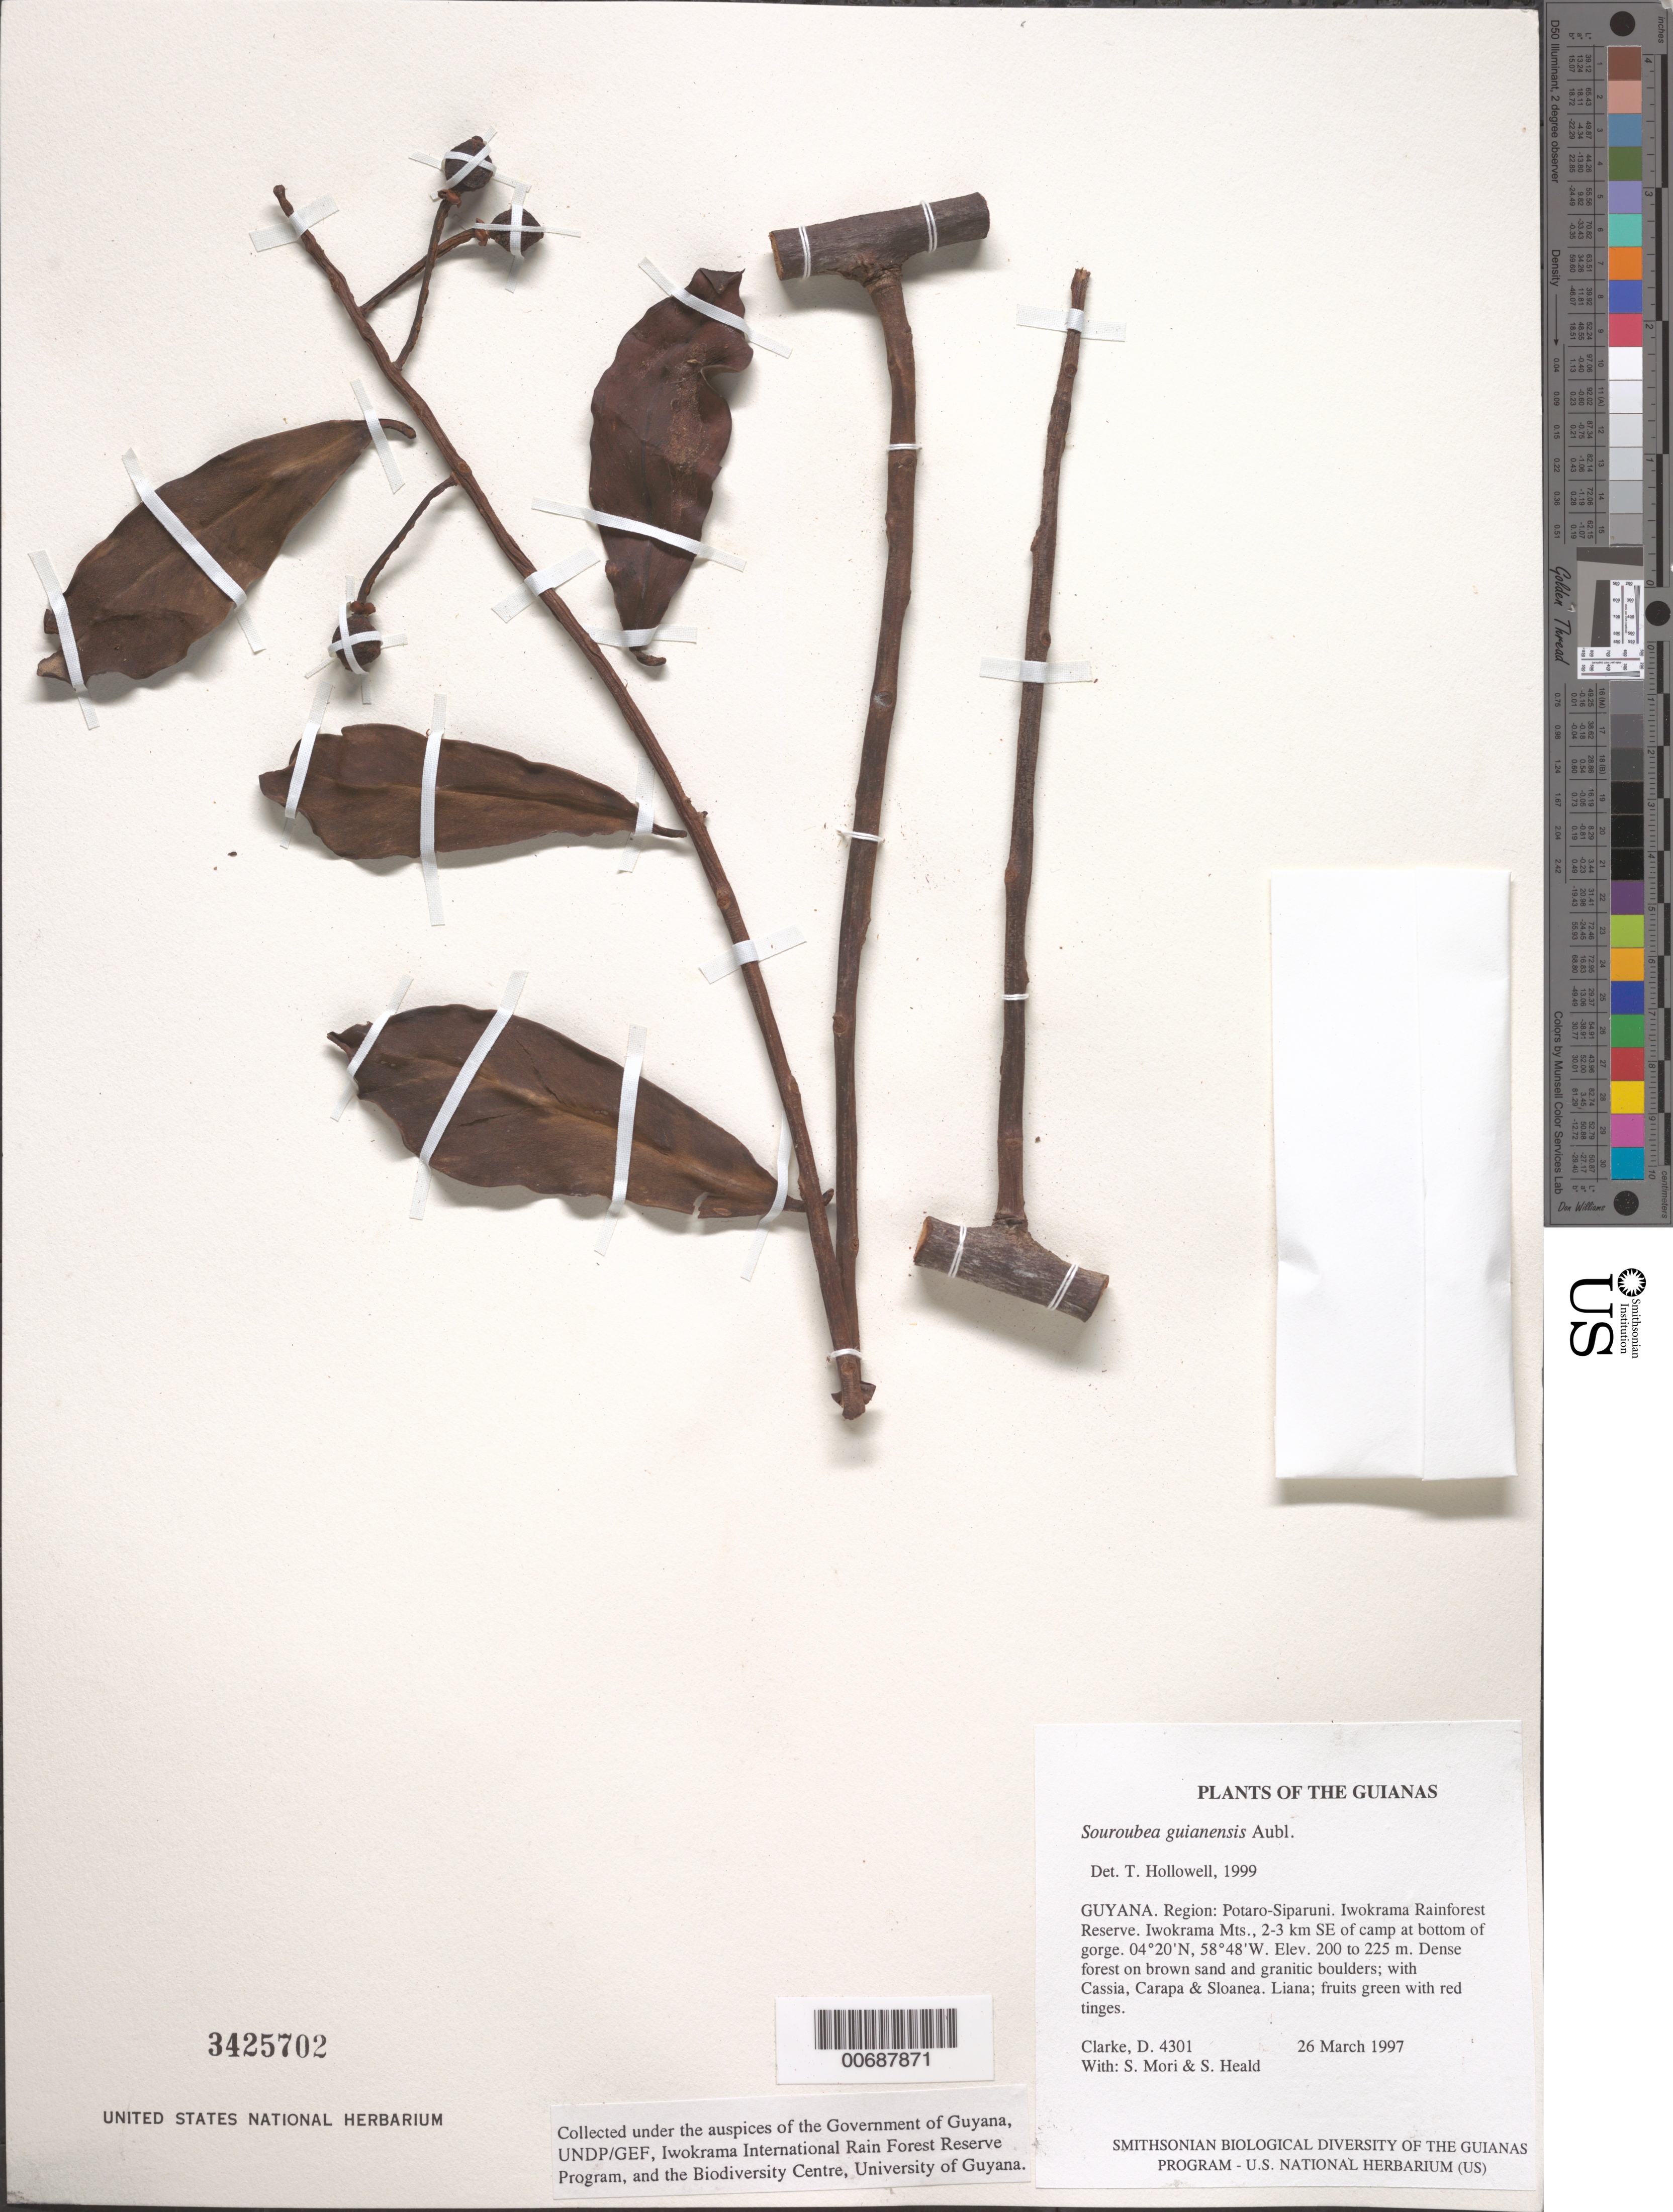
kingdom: Plantae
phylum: Tracheophyta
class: Magnoliopsida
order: Ericales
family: Marcgraviaceae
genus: Souroubea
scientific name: Souroubea guianensis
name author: Aubl.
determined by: Hollowell, T. H., (BOT), Smithsonian Institution - National Museum of Natural History (UNITED STATES)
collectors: H. D. Clarke, S. Mori & S. Heald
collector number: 4301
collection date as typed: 26 March 1997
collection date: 1997-03-26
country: Guyana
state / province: Potaro-Siparuni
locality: Iwokrama Rainforest Reserve. Iwokrama Mts., 2-3 km SE of camp at bottom of gorge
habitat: Dense forest on brown sand and granitic boulders; with Cassia, Carapa & Sloanea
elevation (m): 200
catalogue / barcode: US 3425702